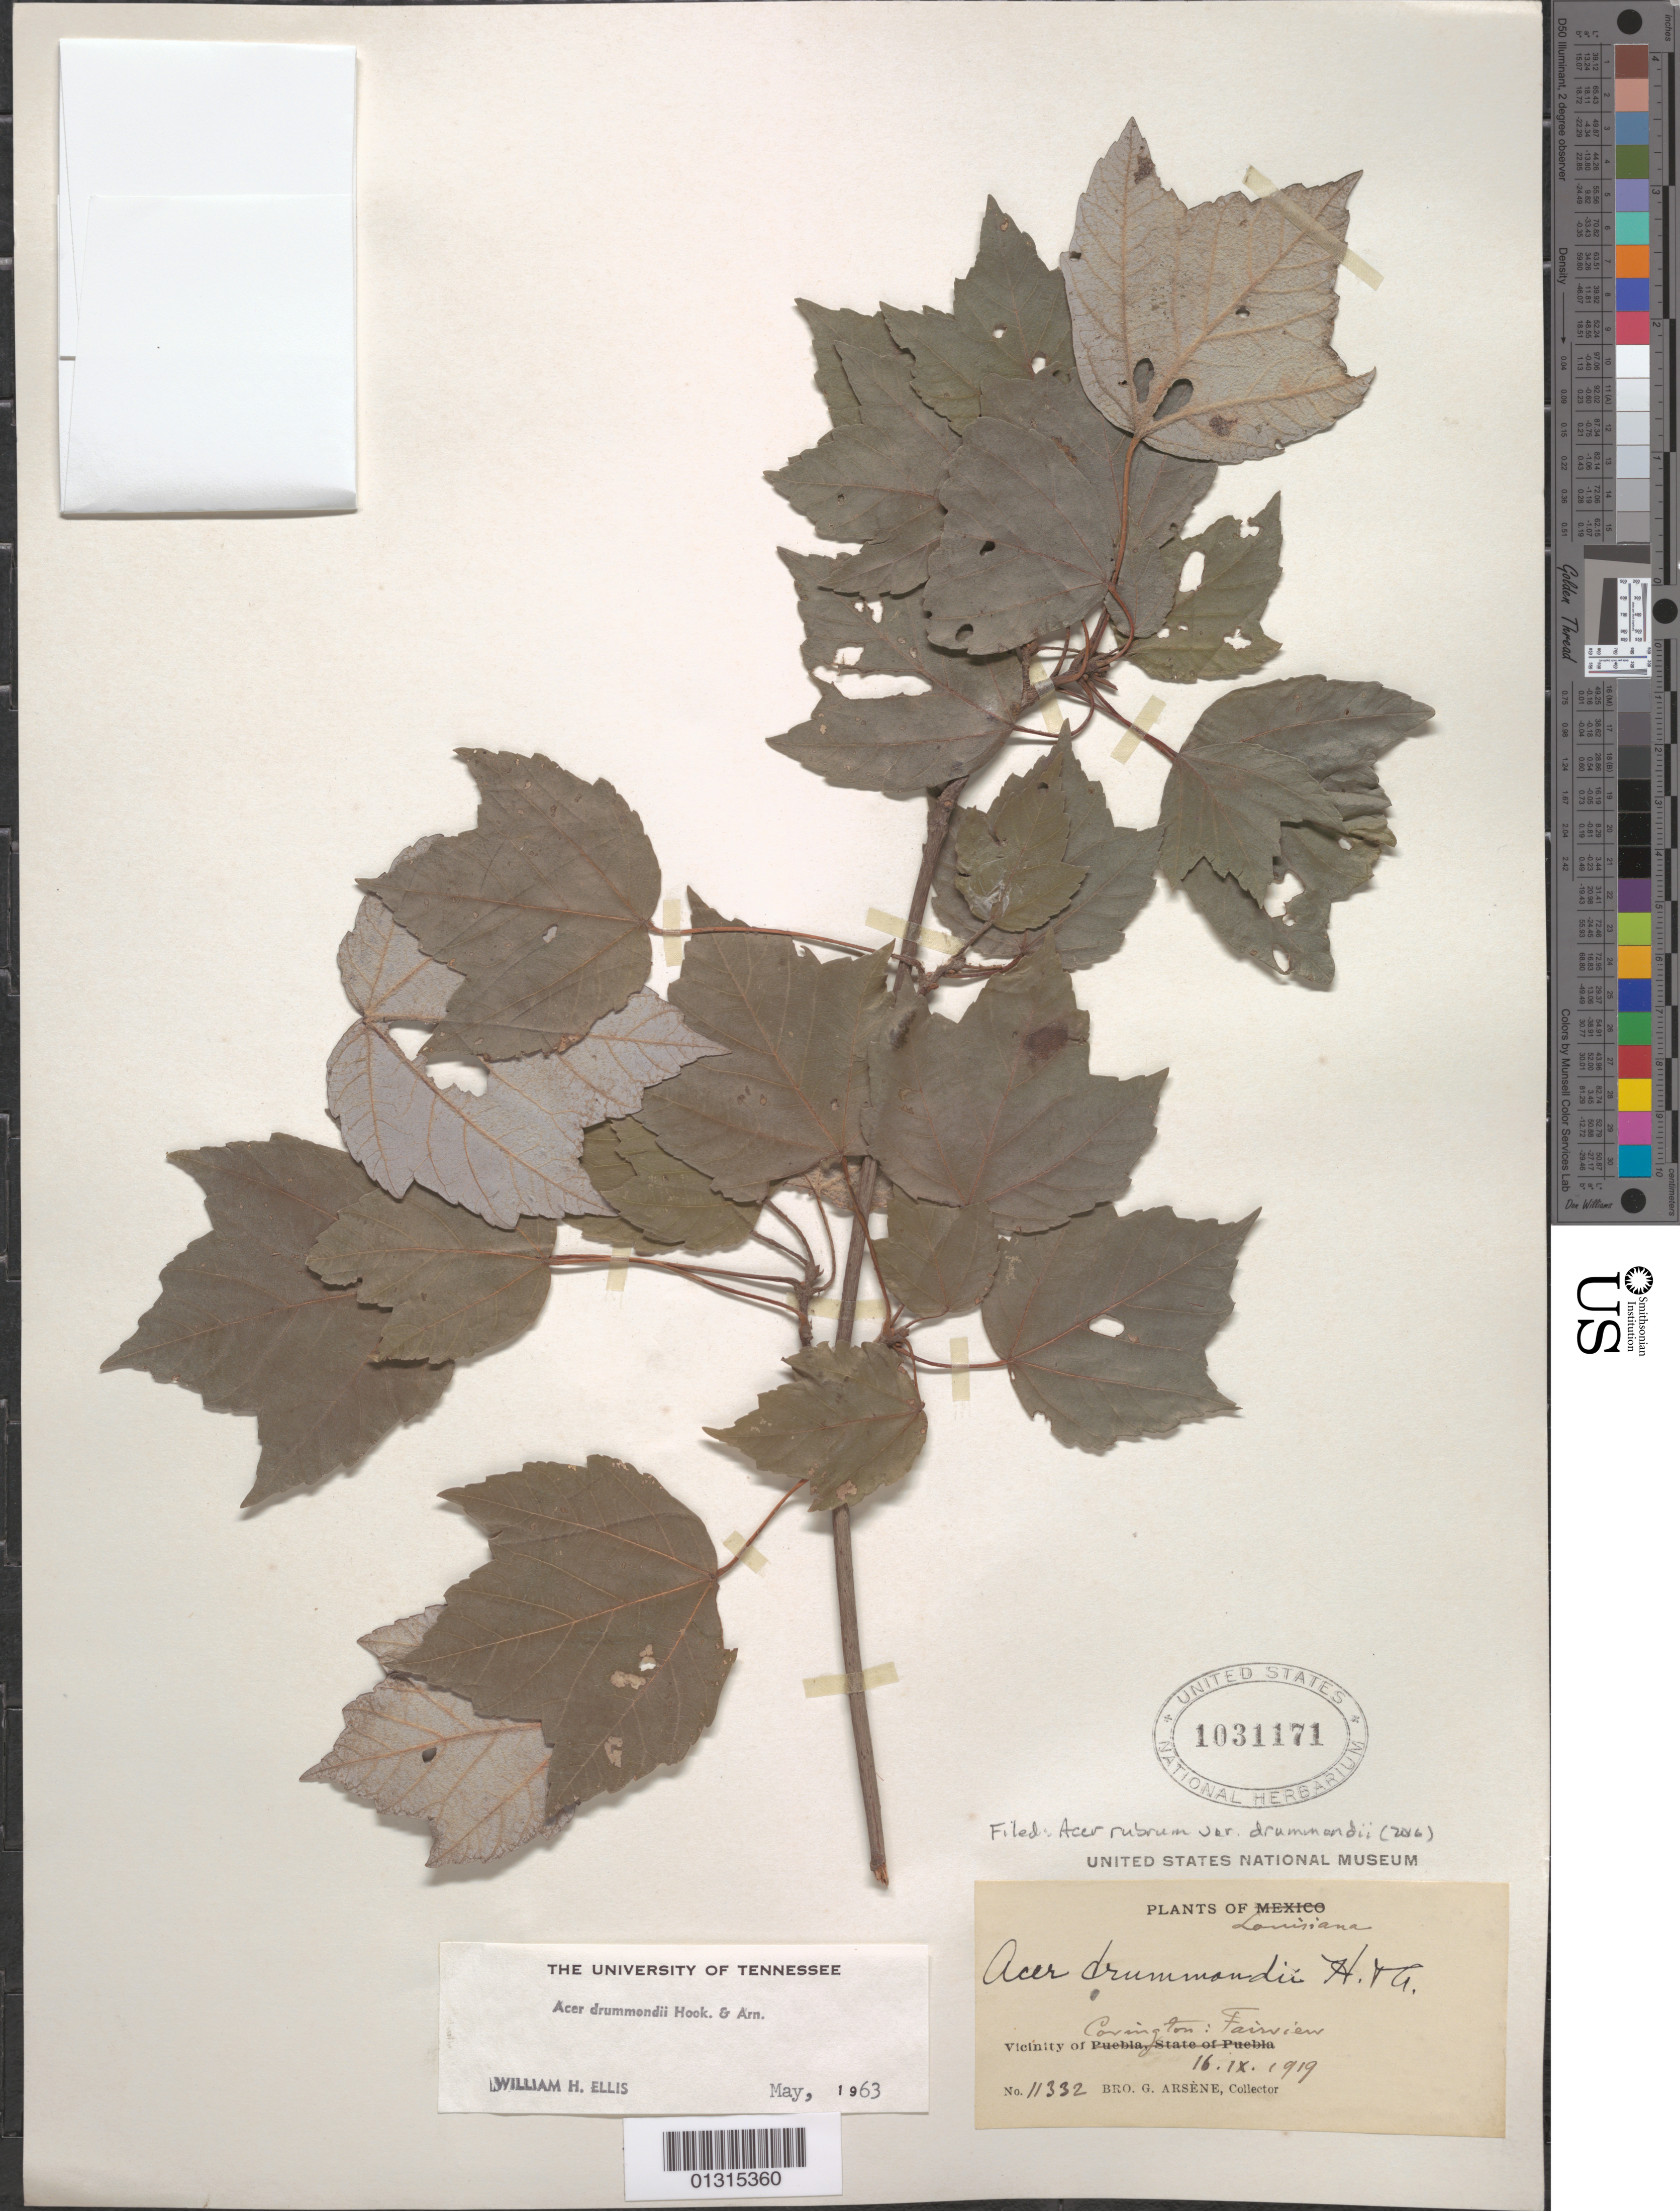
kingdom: Plantae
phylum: Tracheophyta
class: Magnoliopsida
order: Sapindales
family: Sapindaceae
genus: Acer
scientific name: Acer rubrum var. drummondi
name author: (Hook. & Arn. ex Nutt.) Sarg.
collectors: Bro. G. Arsène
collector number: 11332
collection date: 1919-09-16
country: United States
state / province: Louisiana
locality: Covington vicinity: Fairview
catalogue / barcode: US 1031171